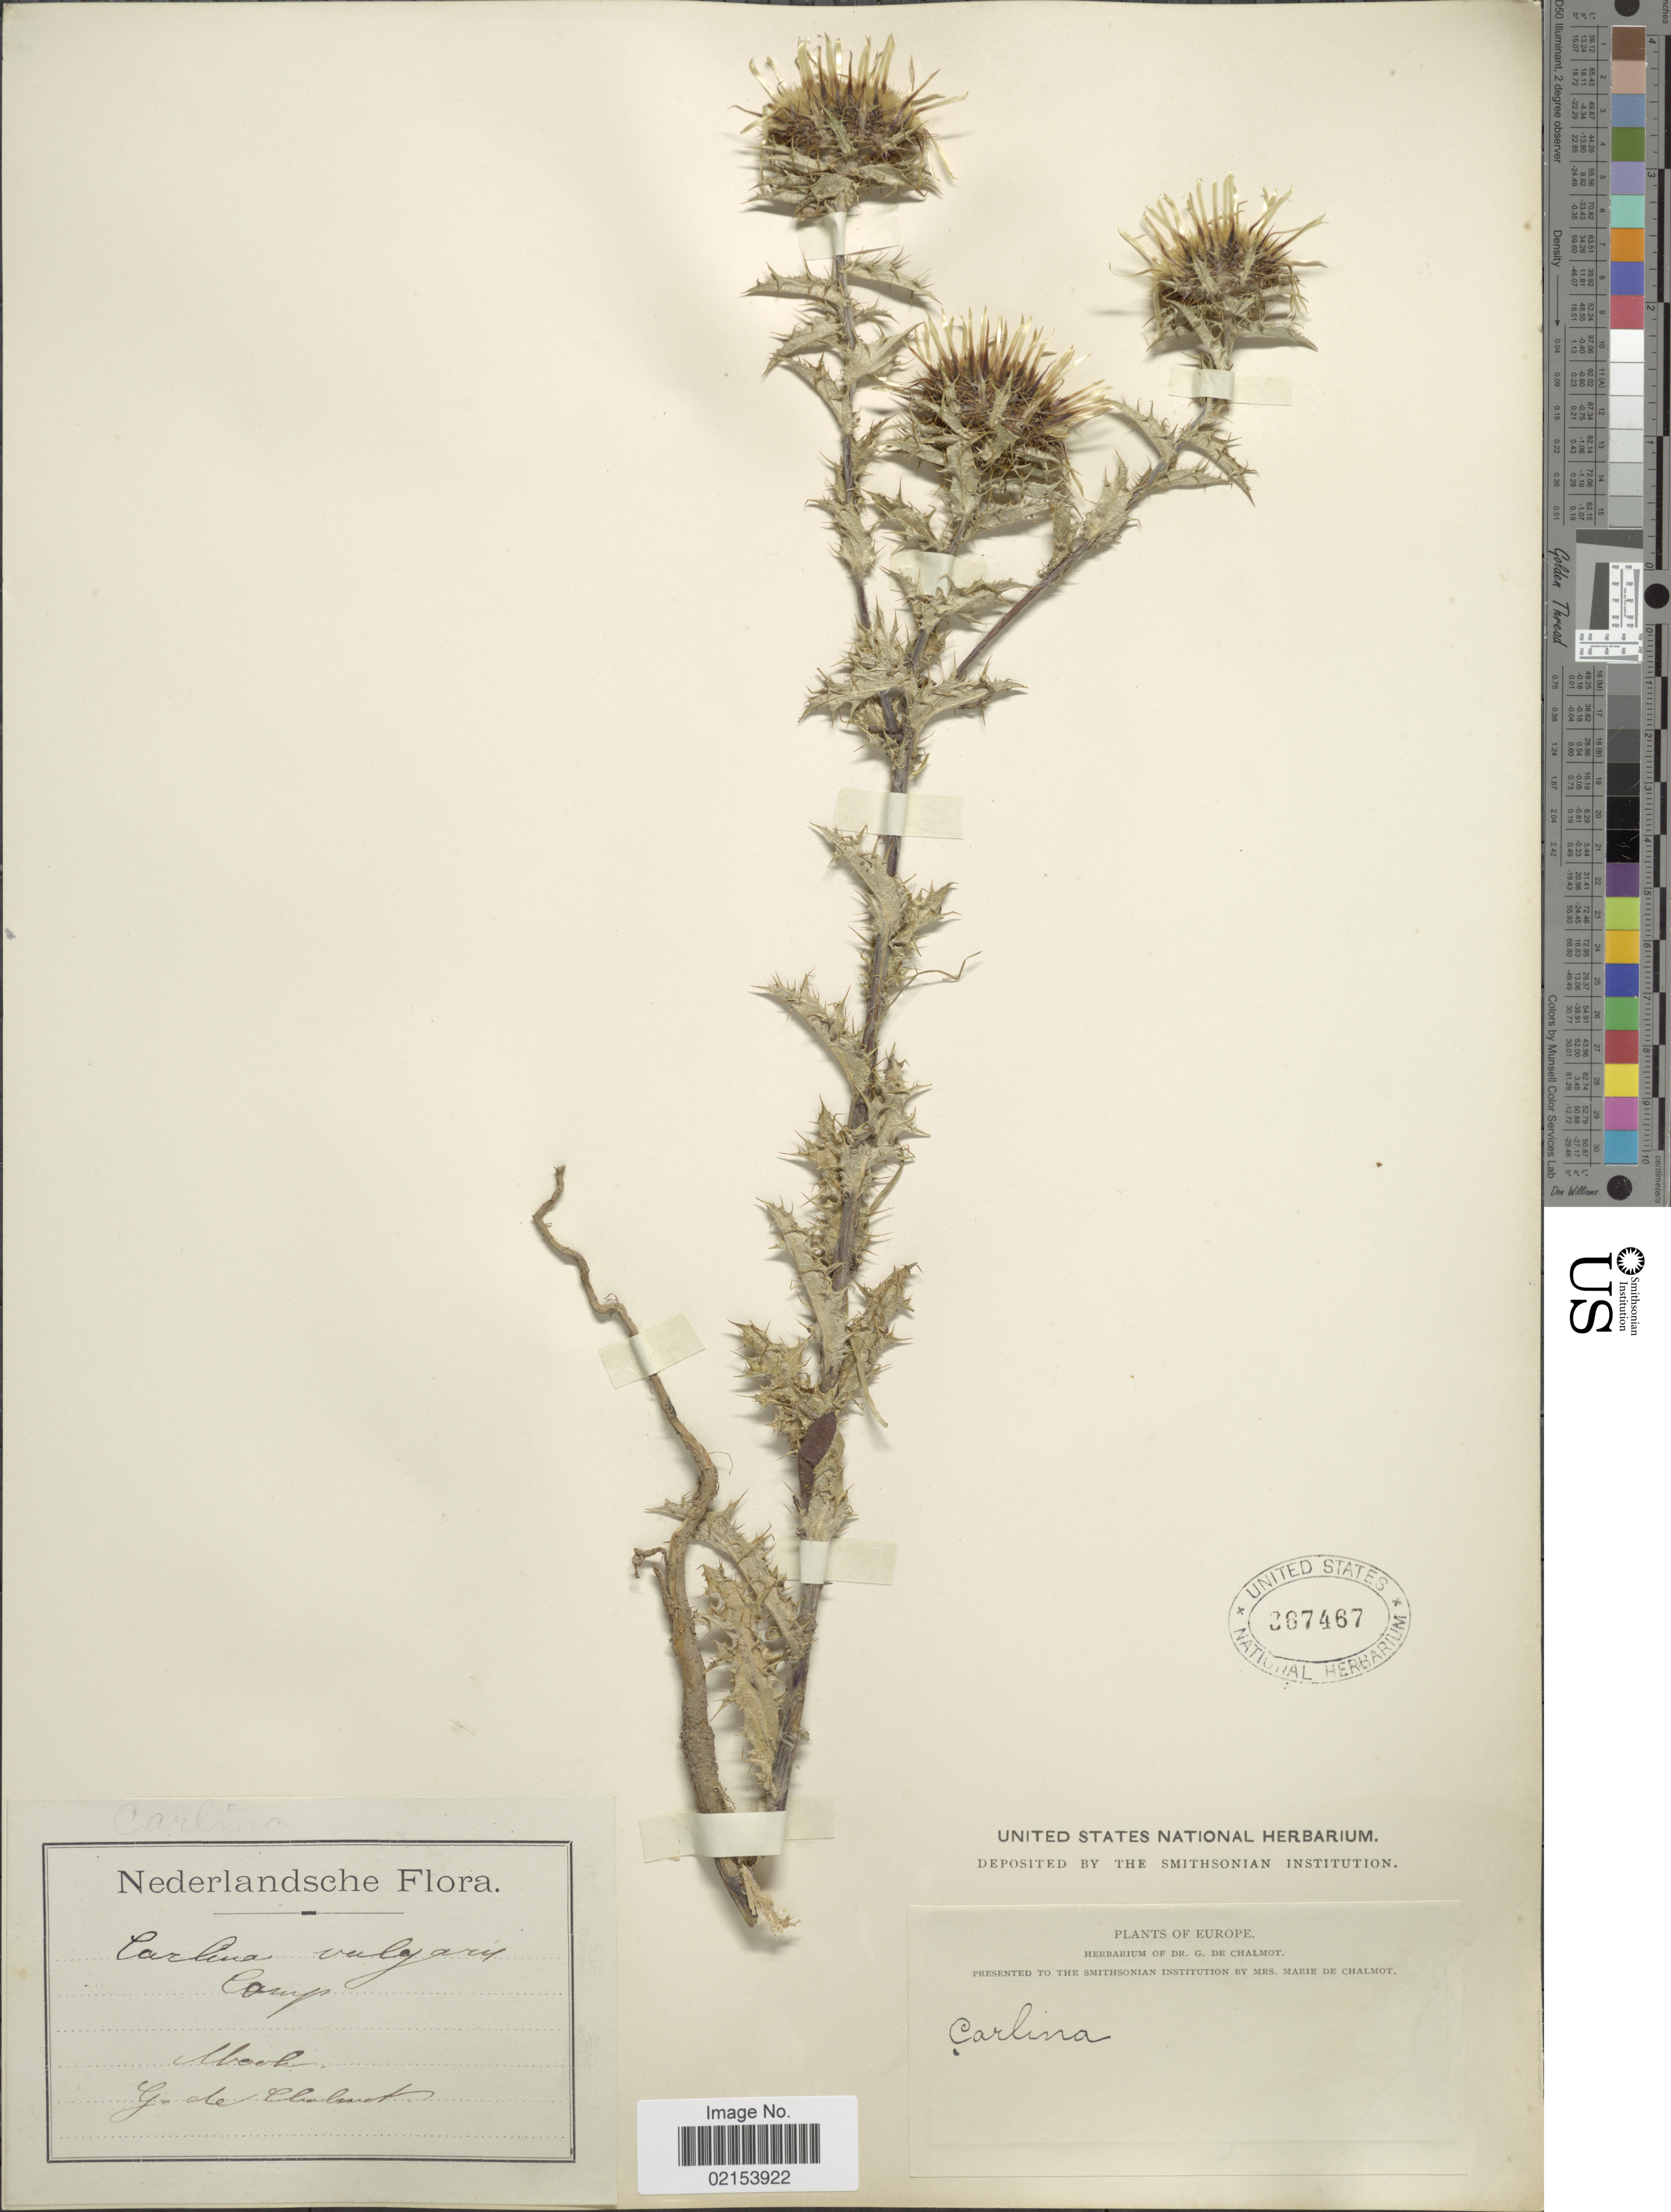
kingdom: Plantae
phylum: Tracheophyta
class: Magnoliopsida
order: Asterales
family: Asteraceae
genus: Carlina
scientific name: Carlina vulgaris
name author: L.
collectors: G. de Chalmot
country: Netherlands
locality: Mook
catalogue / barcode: US 367467